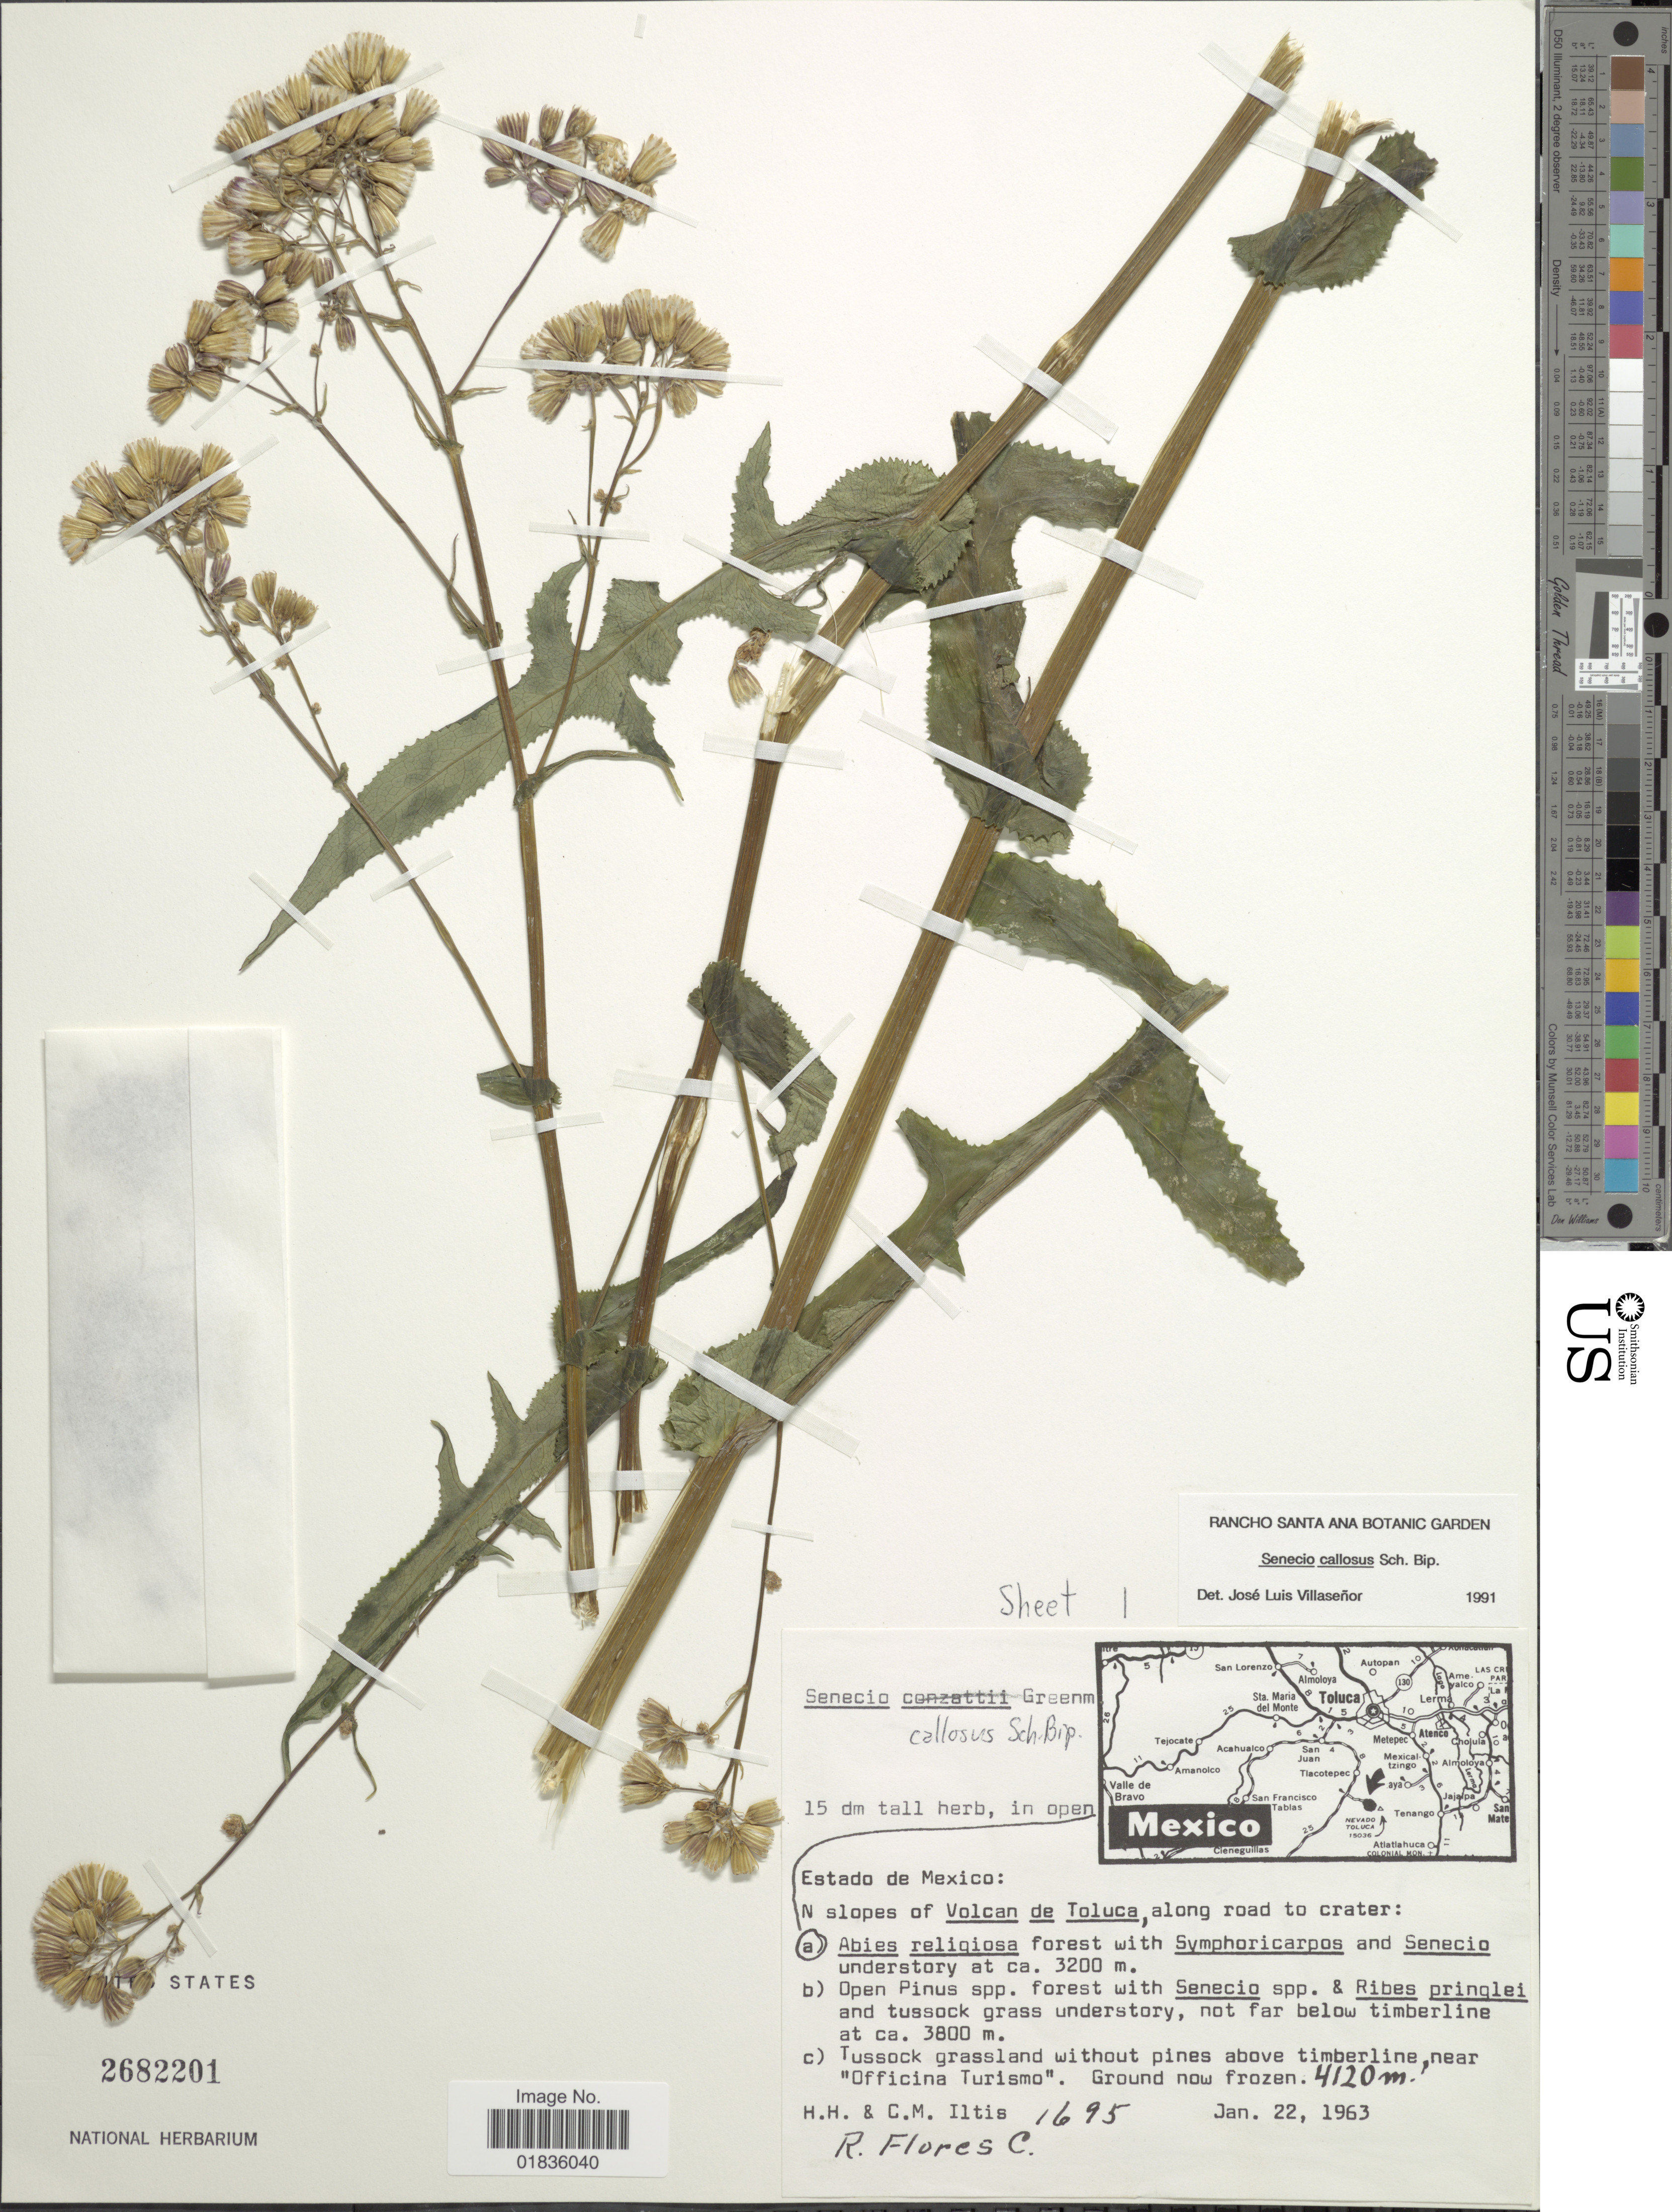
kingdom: Plantae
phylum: Tracheophyta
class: Magnoliopsida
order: Asterales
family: Asteraceae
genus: Senecio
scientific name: Senecio callosus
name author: Sch. Bip.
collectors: H. H. Iltis, C. M Iltis & R. Flores-C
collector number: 1695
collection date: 1963-01-22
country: Mexico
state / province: México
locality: N slopes of Volcan de Toluca, along road to crater.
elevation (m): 3200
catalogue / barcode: US 2682201